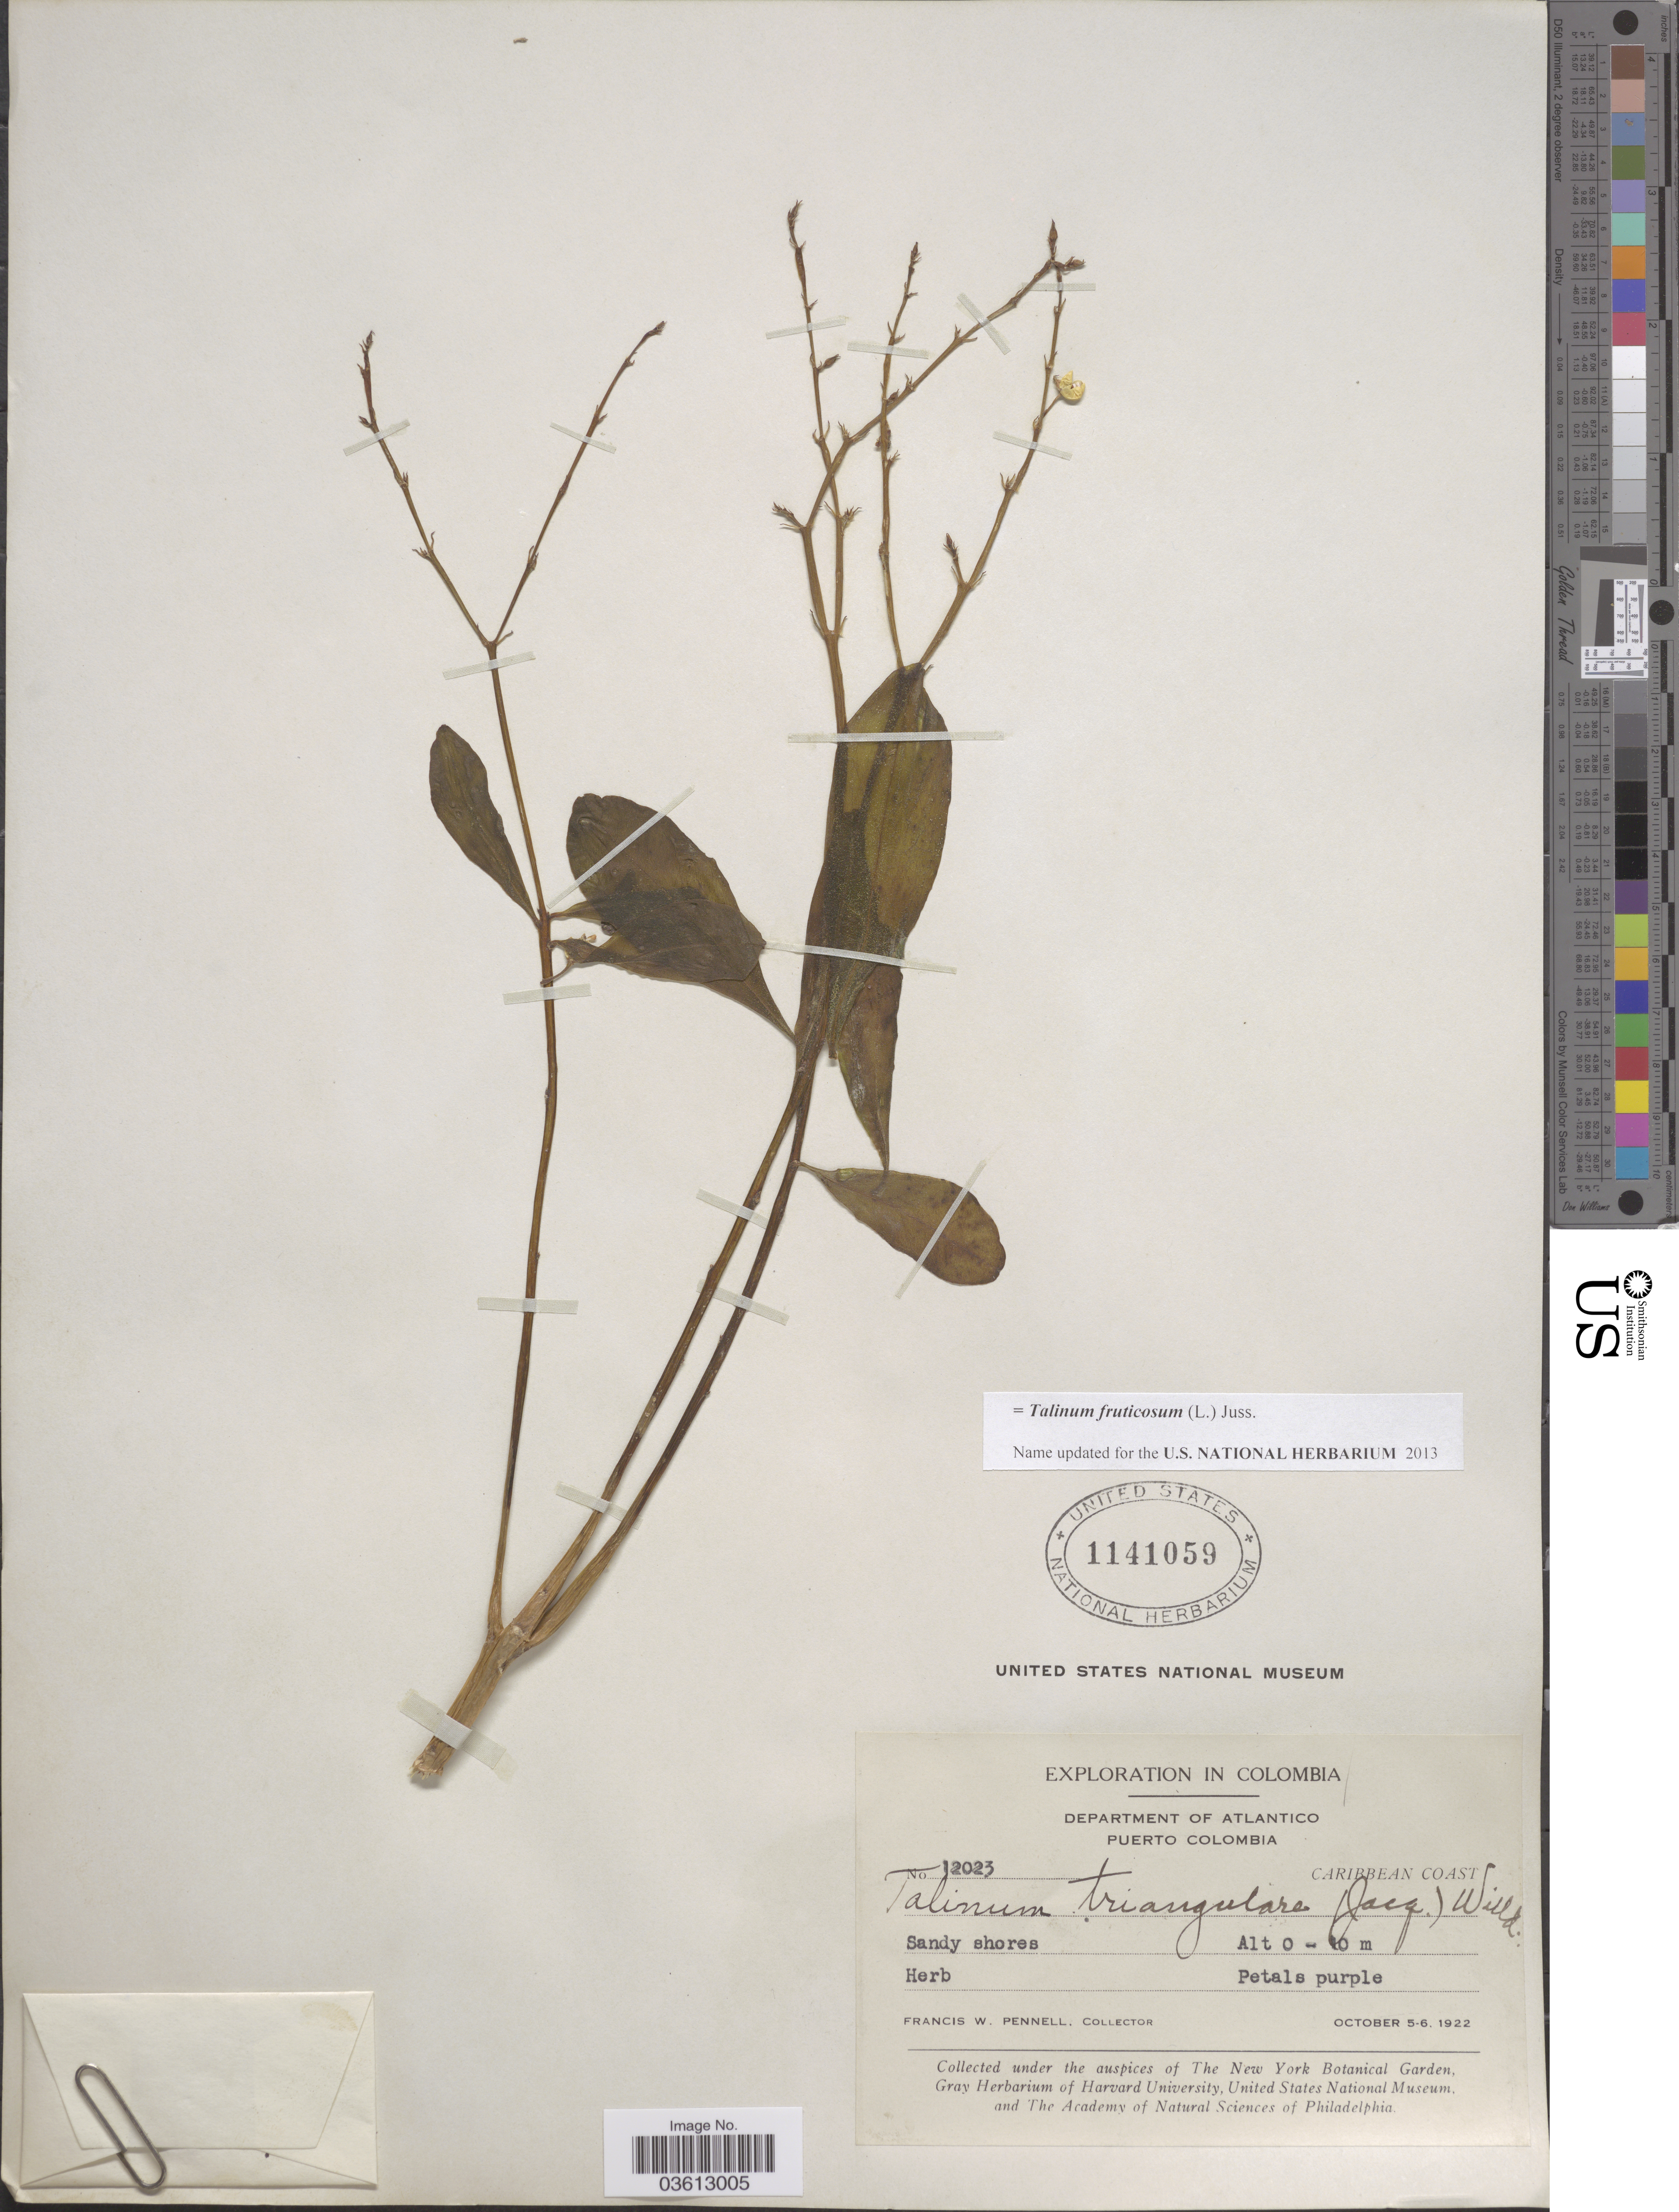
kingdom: Plantae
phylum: Tracheophyta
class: Magnoliopsida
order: Caryophyllales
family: Talinaceae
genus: Talinum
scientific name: Talinum fruticosum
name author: (L.) Juss.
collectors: F. W. Pennell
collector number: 12023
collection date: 1922-10-05/1922-10-06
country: Colombia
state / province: Atlántico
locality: Department of Atlantico. Puerto Colombia. Caribbean Coast.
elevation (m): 0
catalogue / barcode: US 1141059